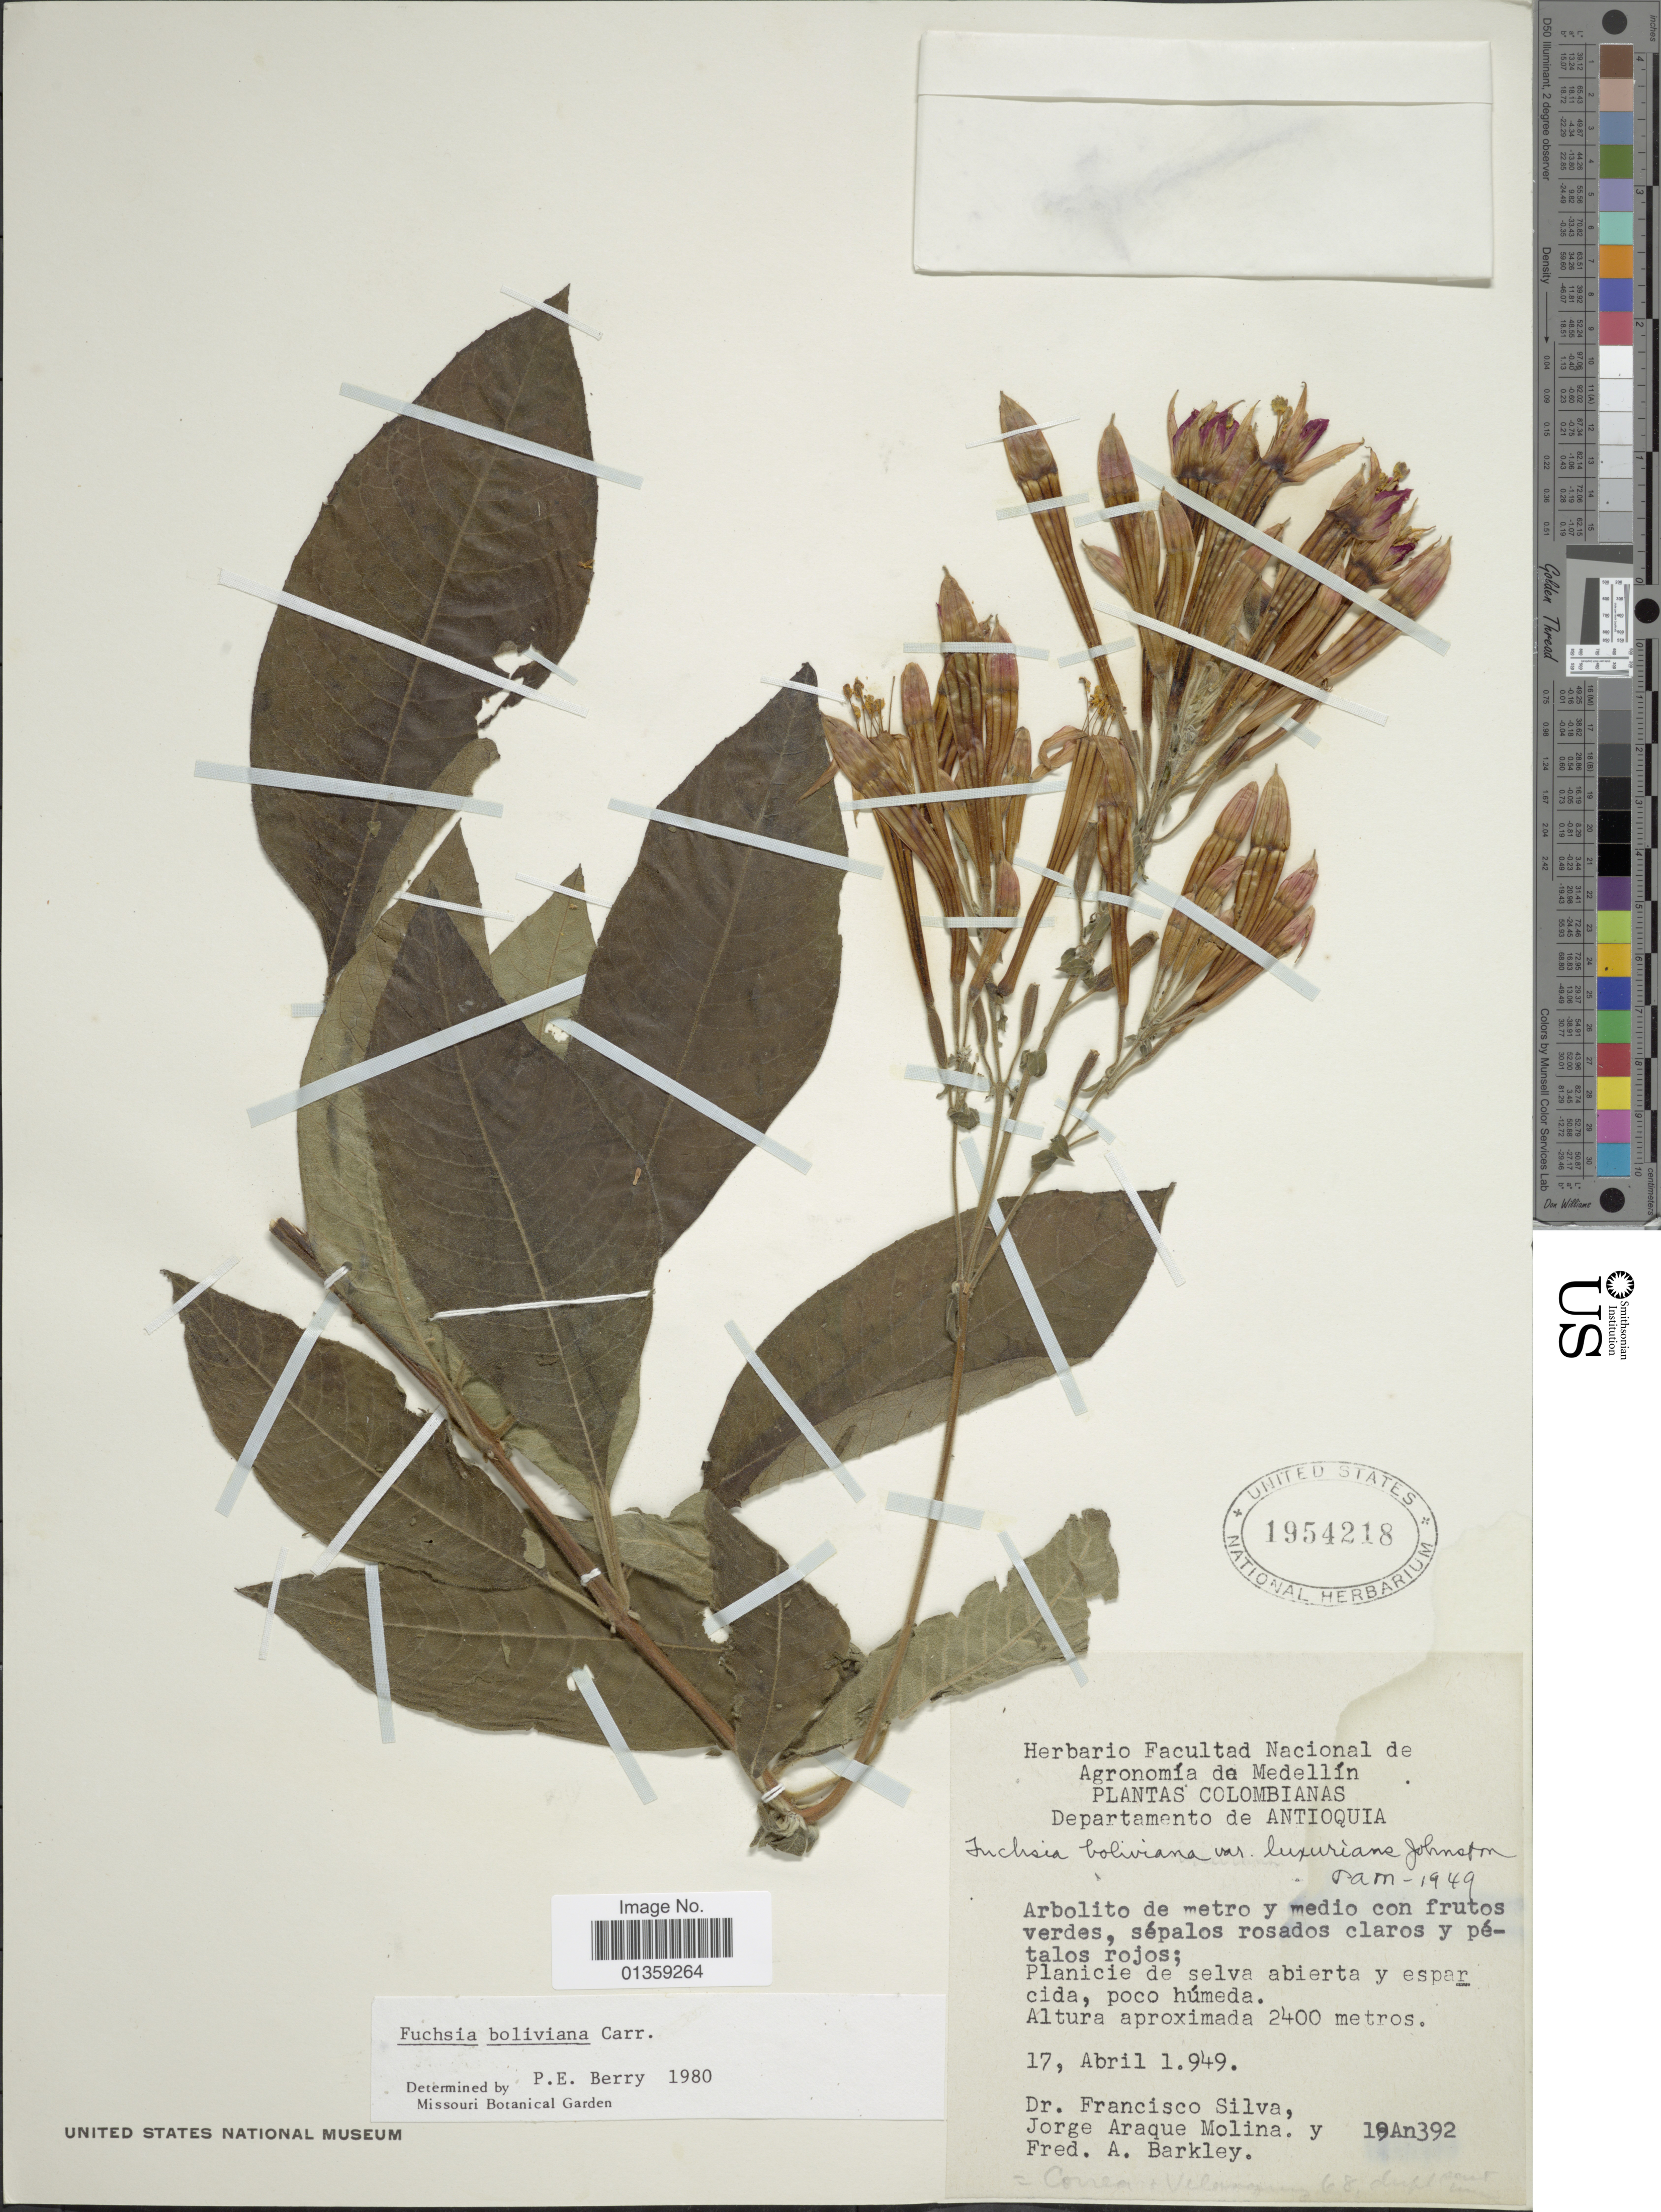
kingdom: Plantae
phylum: Tracheophyta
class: Magnoliopsida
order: Myrtales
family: Onagraceae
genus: Fuchsia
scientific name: Fuchsia boliviana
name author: Carrière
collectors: F. Silva, J. A. Molina & F. A. Barkley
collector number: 19An392*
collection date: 1949-04-17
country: Colombia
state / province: Antioquia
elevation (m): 2400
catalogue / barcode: US 1954218